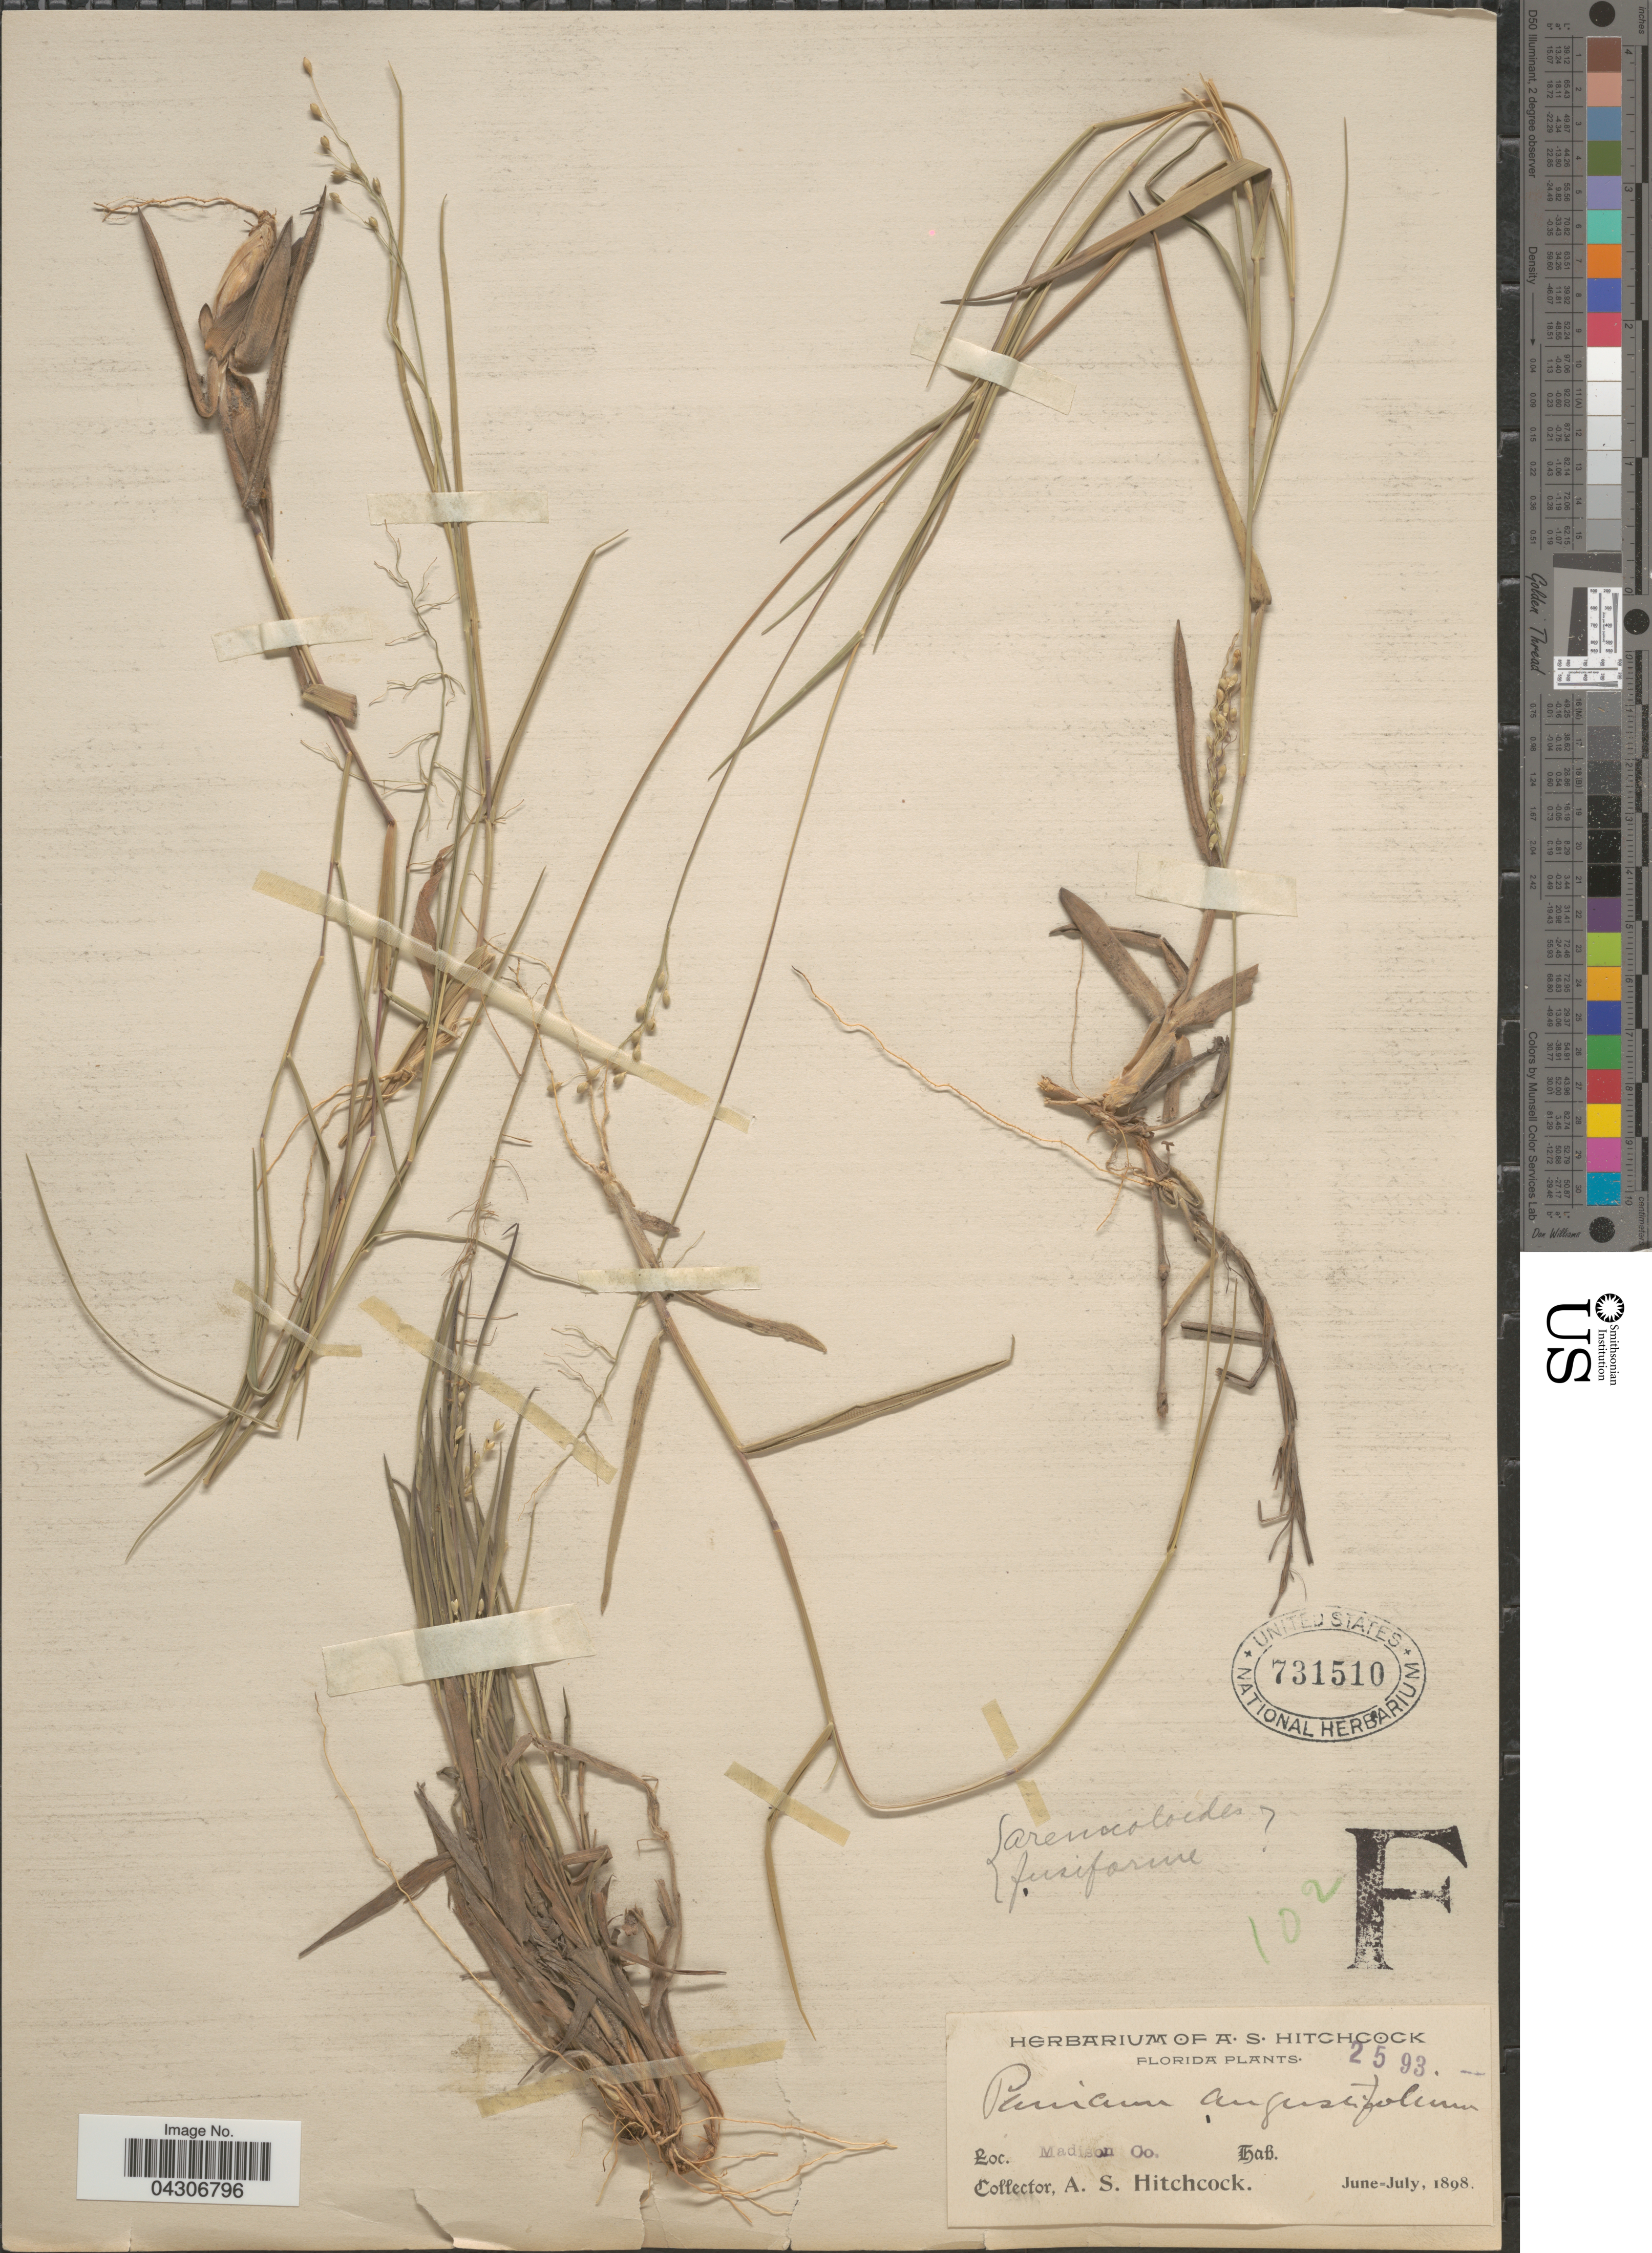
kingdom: Plantae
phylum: Tracheophyta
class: Liliopsida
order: Poales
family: Poaceae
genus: Dichanthelium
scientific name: Dichanthelium aciculare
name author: (Desv. ex Poir.) Gould & C.A. Clark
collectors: A. S. Hitchcock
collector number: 2593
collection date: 1898-06/1898-07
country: United States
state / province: Florida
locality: Madison Co.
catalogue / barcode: US 731510